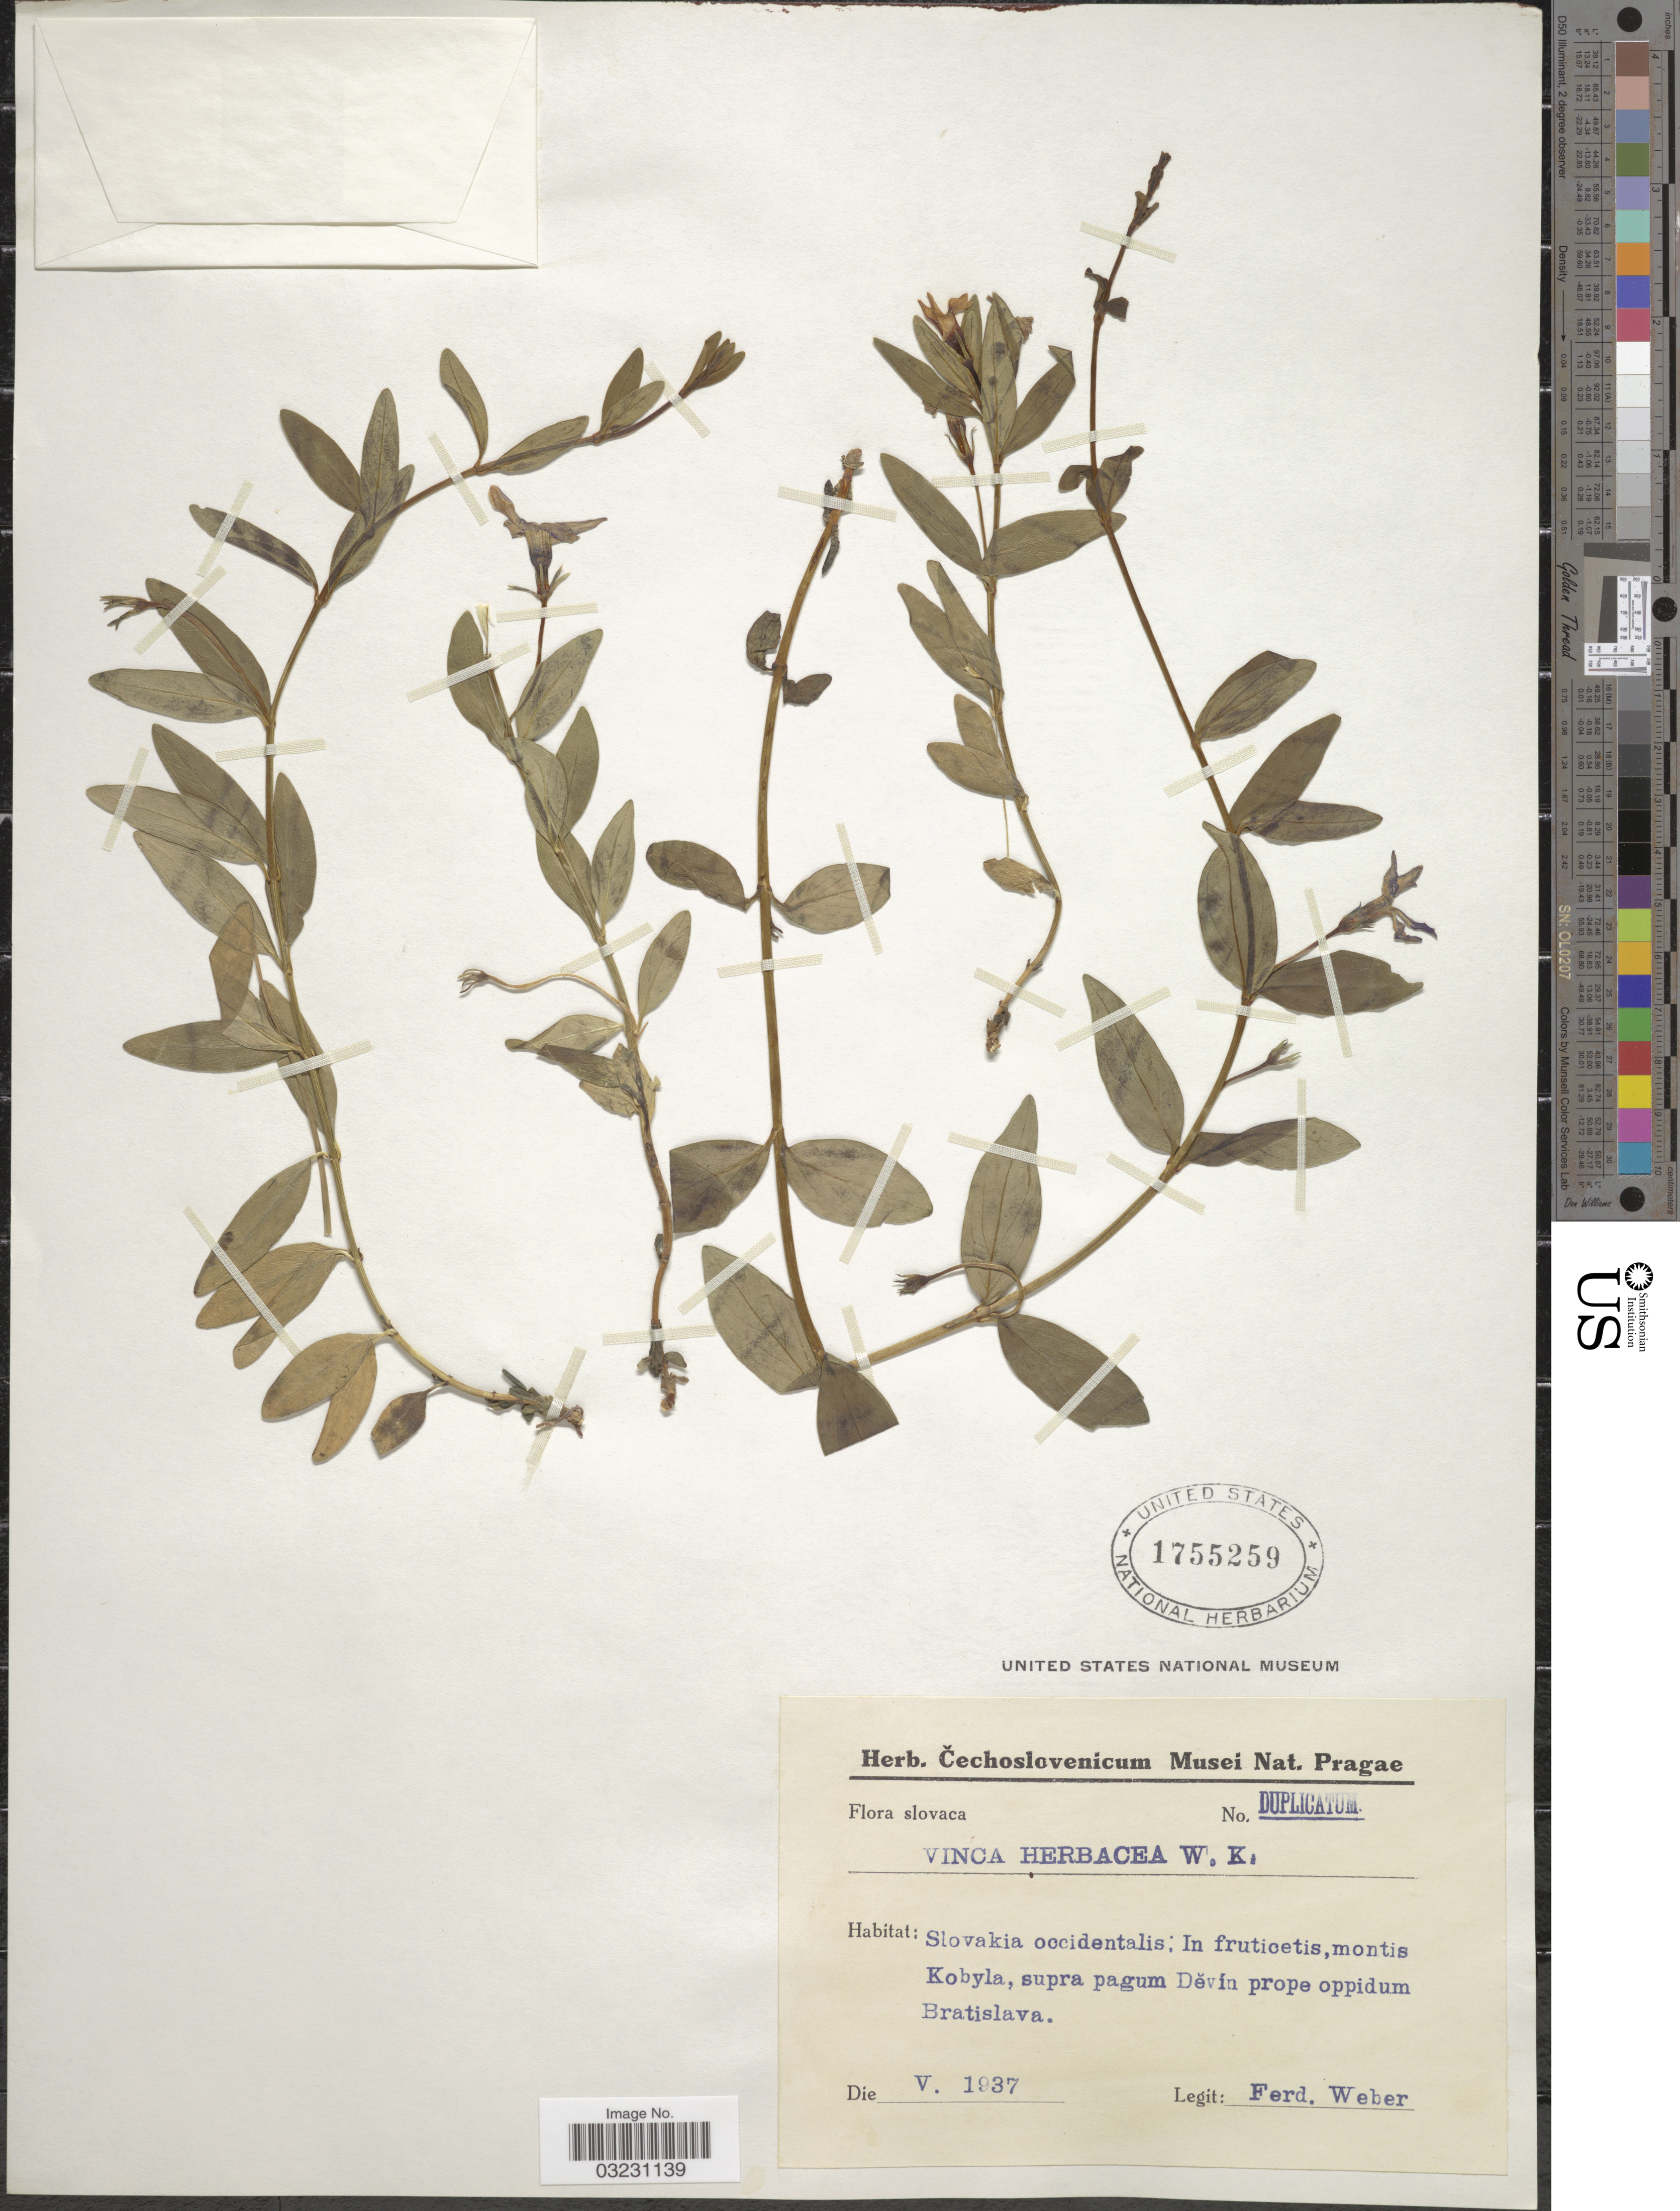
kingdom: Plantae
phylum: Tracheophyta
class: Magnoliopsida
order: Gentianales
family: Apocynaceae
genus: Vinca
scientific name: Vinca herbacea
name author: Waldst. & Kit.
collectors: F. Weber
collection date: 1937-05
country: Slovakia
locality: Slovakia occidentalis; In fruticetis, montis Kobyla, supra pagum Devín prope oppidum Bratislava.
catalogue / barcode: US 1755259